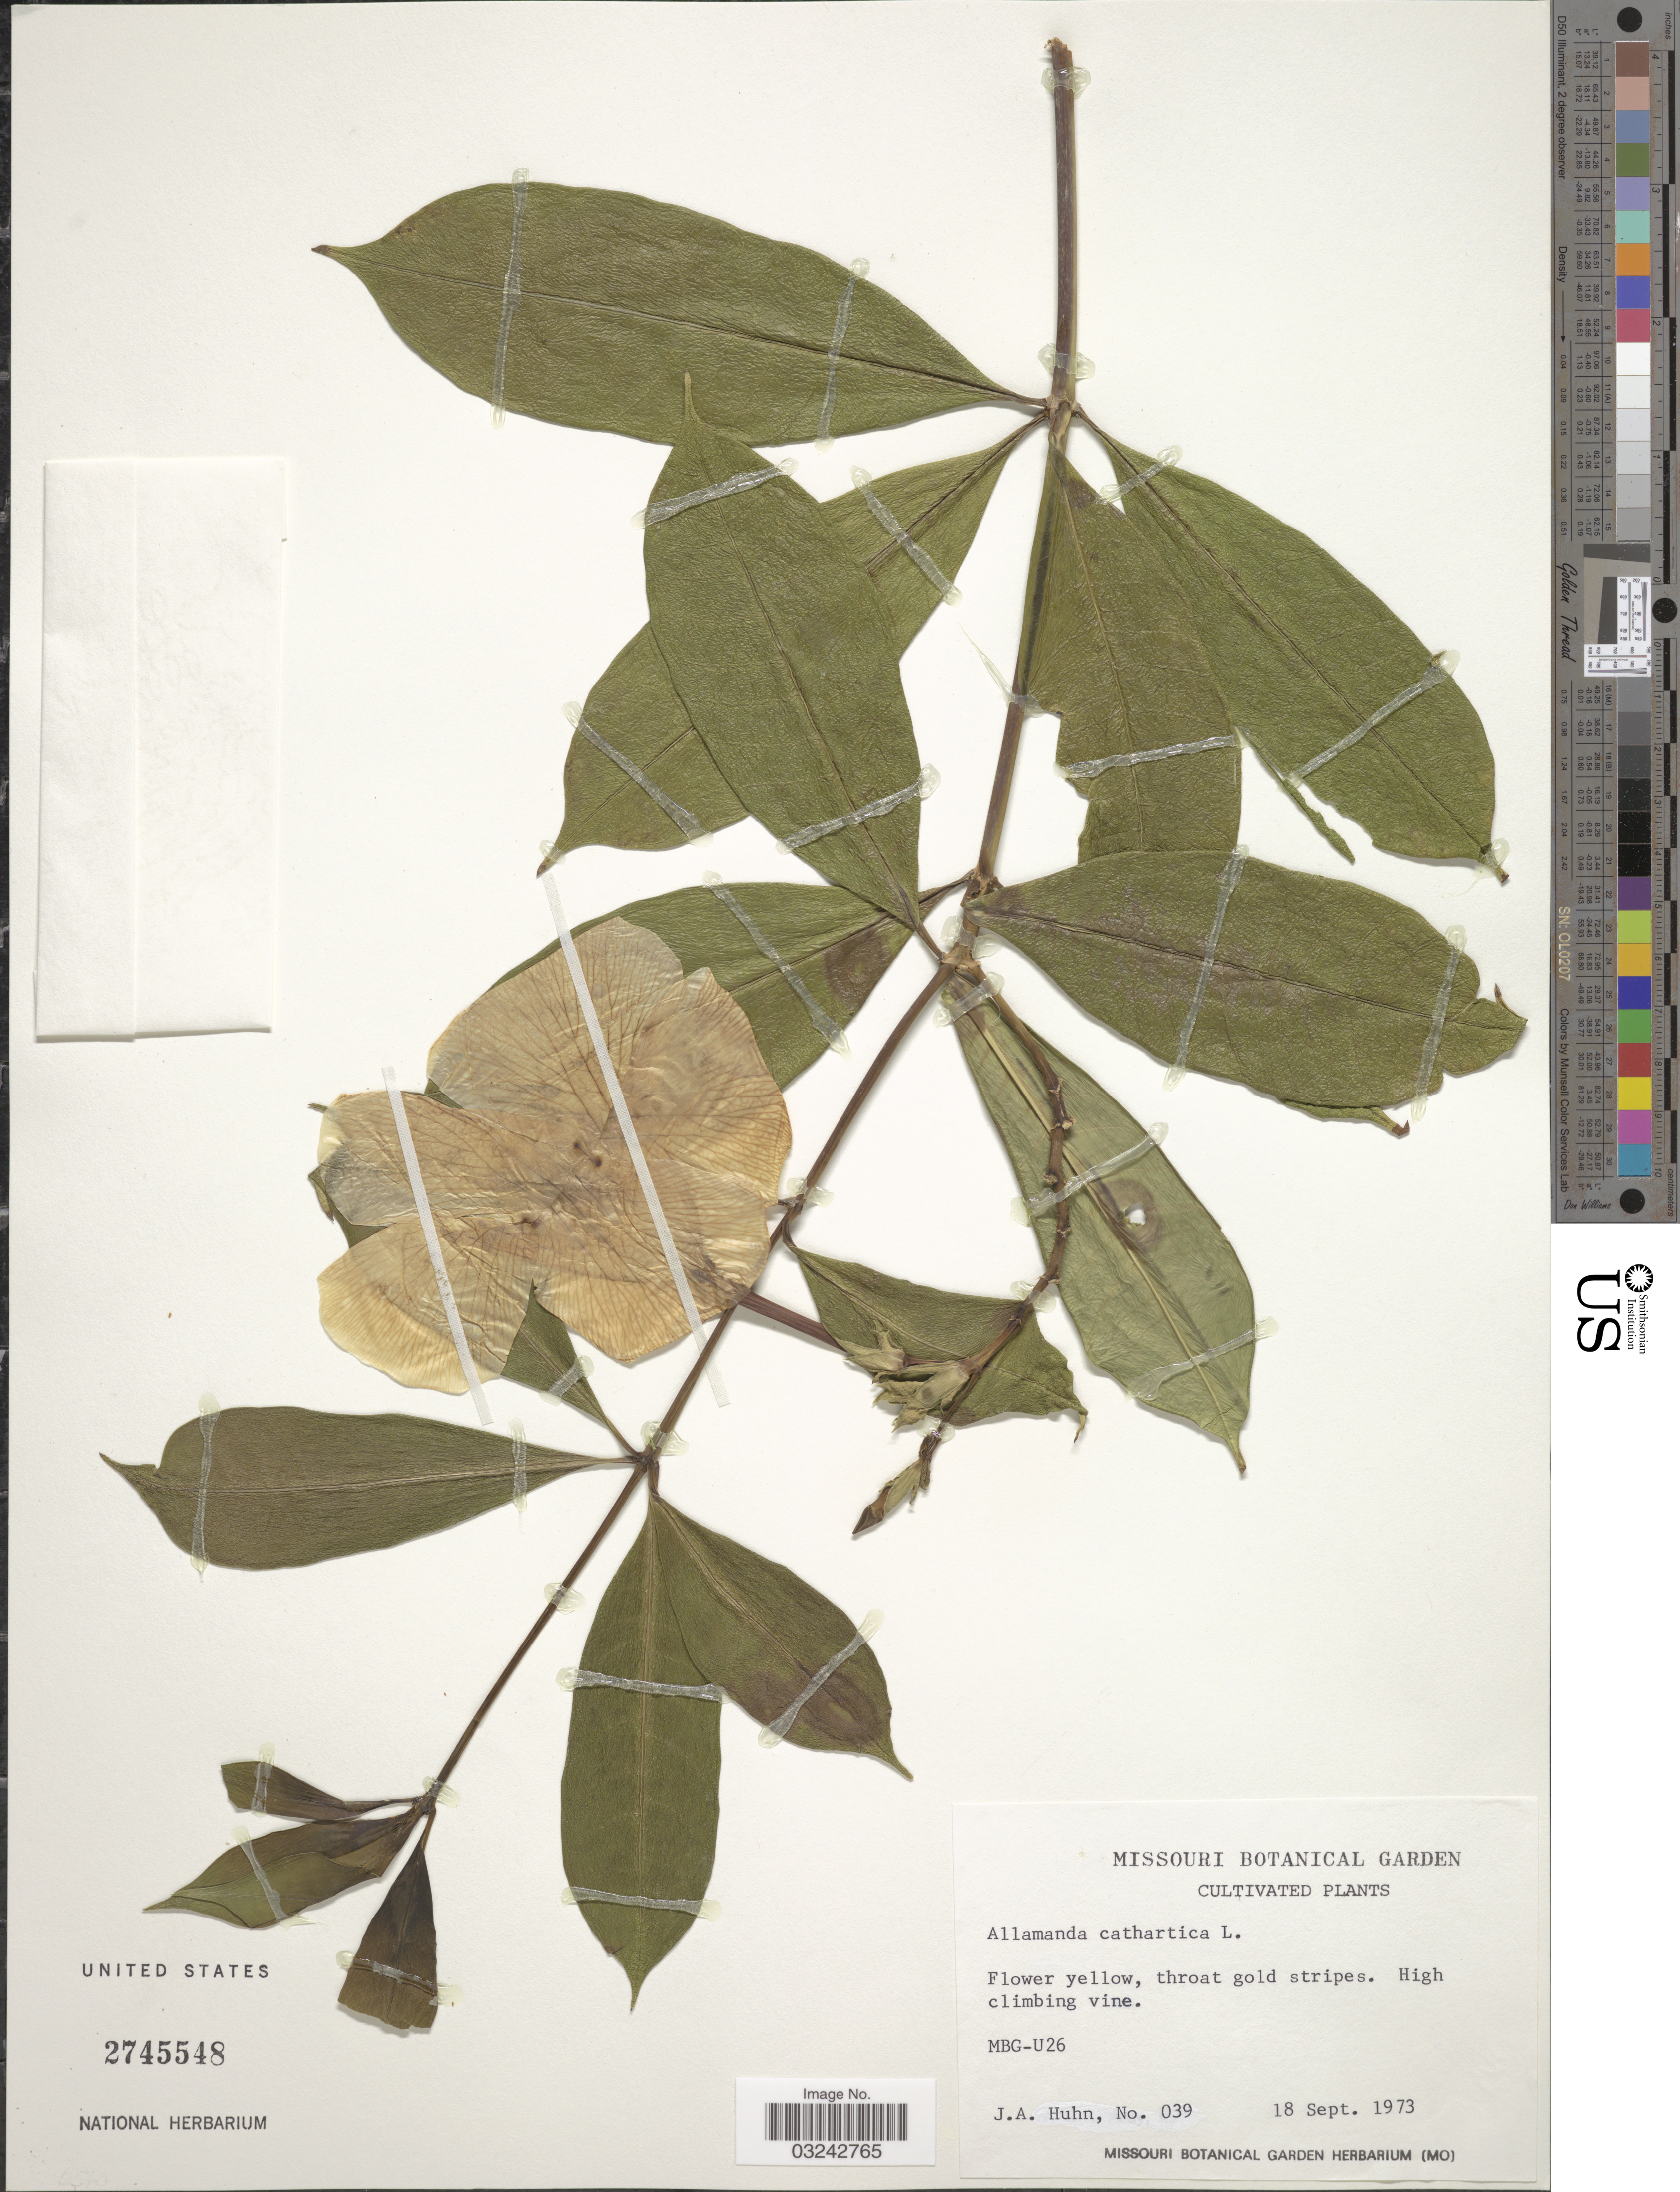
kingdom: Plantae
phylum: Tracheophyta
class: Magnoliopsida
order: Gentianales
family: Apocynaceae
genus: Allamanda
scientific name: Allamanda cathartica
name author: L.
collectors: J. Huhn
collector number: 039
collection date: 1973-09-18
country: United States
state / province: Missouri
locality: Missouri Botanical Garden. MBG-U26 [unsure placement].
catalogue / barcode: US 2745548